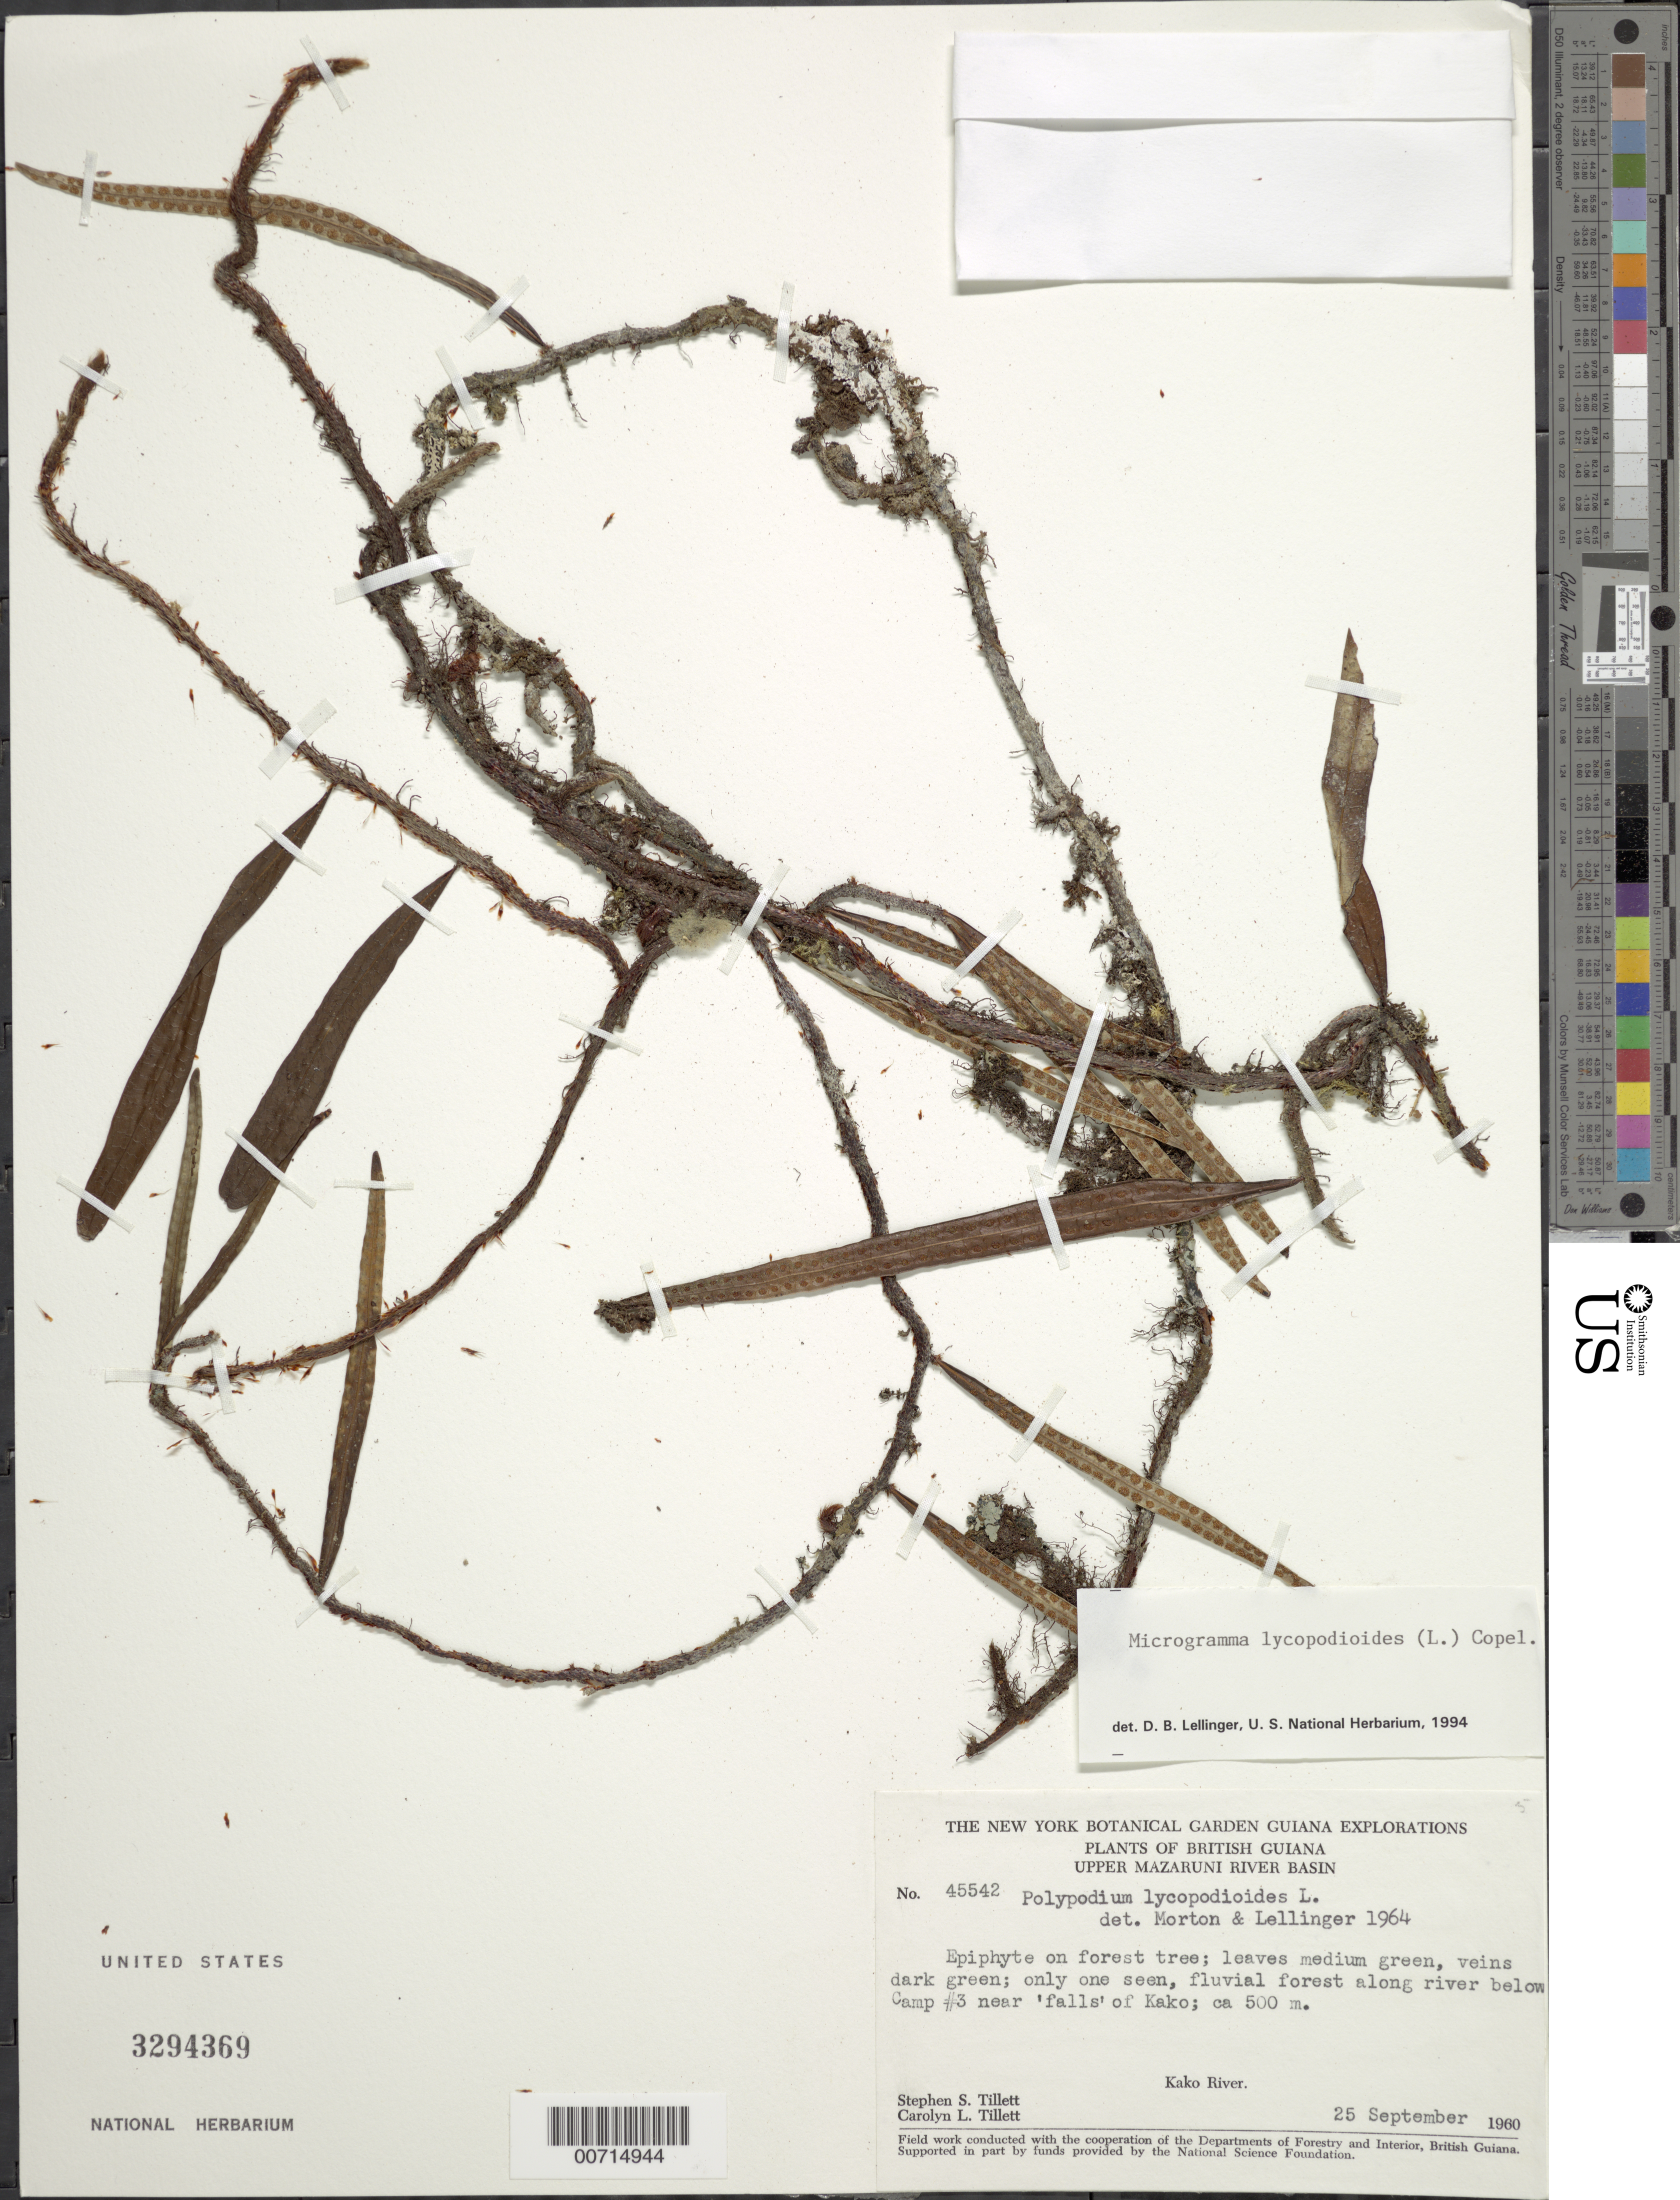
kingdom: Plantae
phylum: Tracheophyta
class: Polypodiopsida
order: Polypodiales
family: Polypodiaceae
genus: Microgramma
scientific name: Microgramma lycopodioides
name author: (L.) Copel.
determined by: Lellinger, David B., (BOT), Smithsonian Institution - National Museum of Natural History (UNITED STATES)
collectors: S. S. Tillett, C. L. Tillett & R. Boyan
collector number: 45542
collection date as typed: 25-Sep-60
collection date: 1960-09-25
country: Guyana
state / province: Cuyuni-Mazaruni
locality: Camp #3, 1/2 mile below 'falls' of Kako R., S bank, about 10 hours from mouth, Upper Mazaruni R basin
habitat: Along river; on forest tree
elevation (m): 500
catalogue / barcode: US 3294369